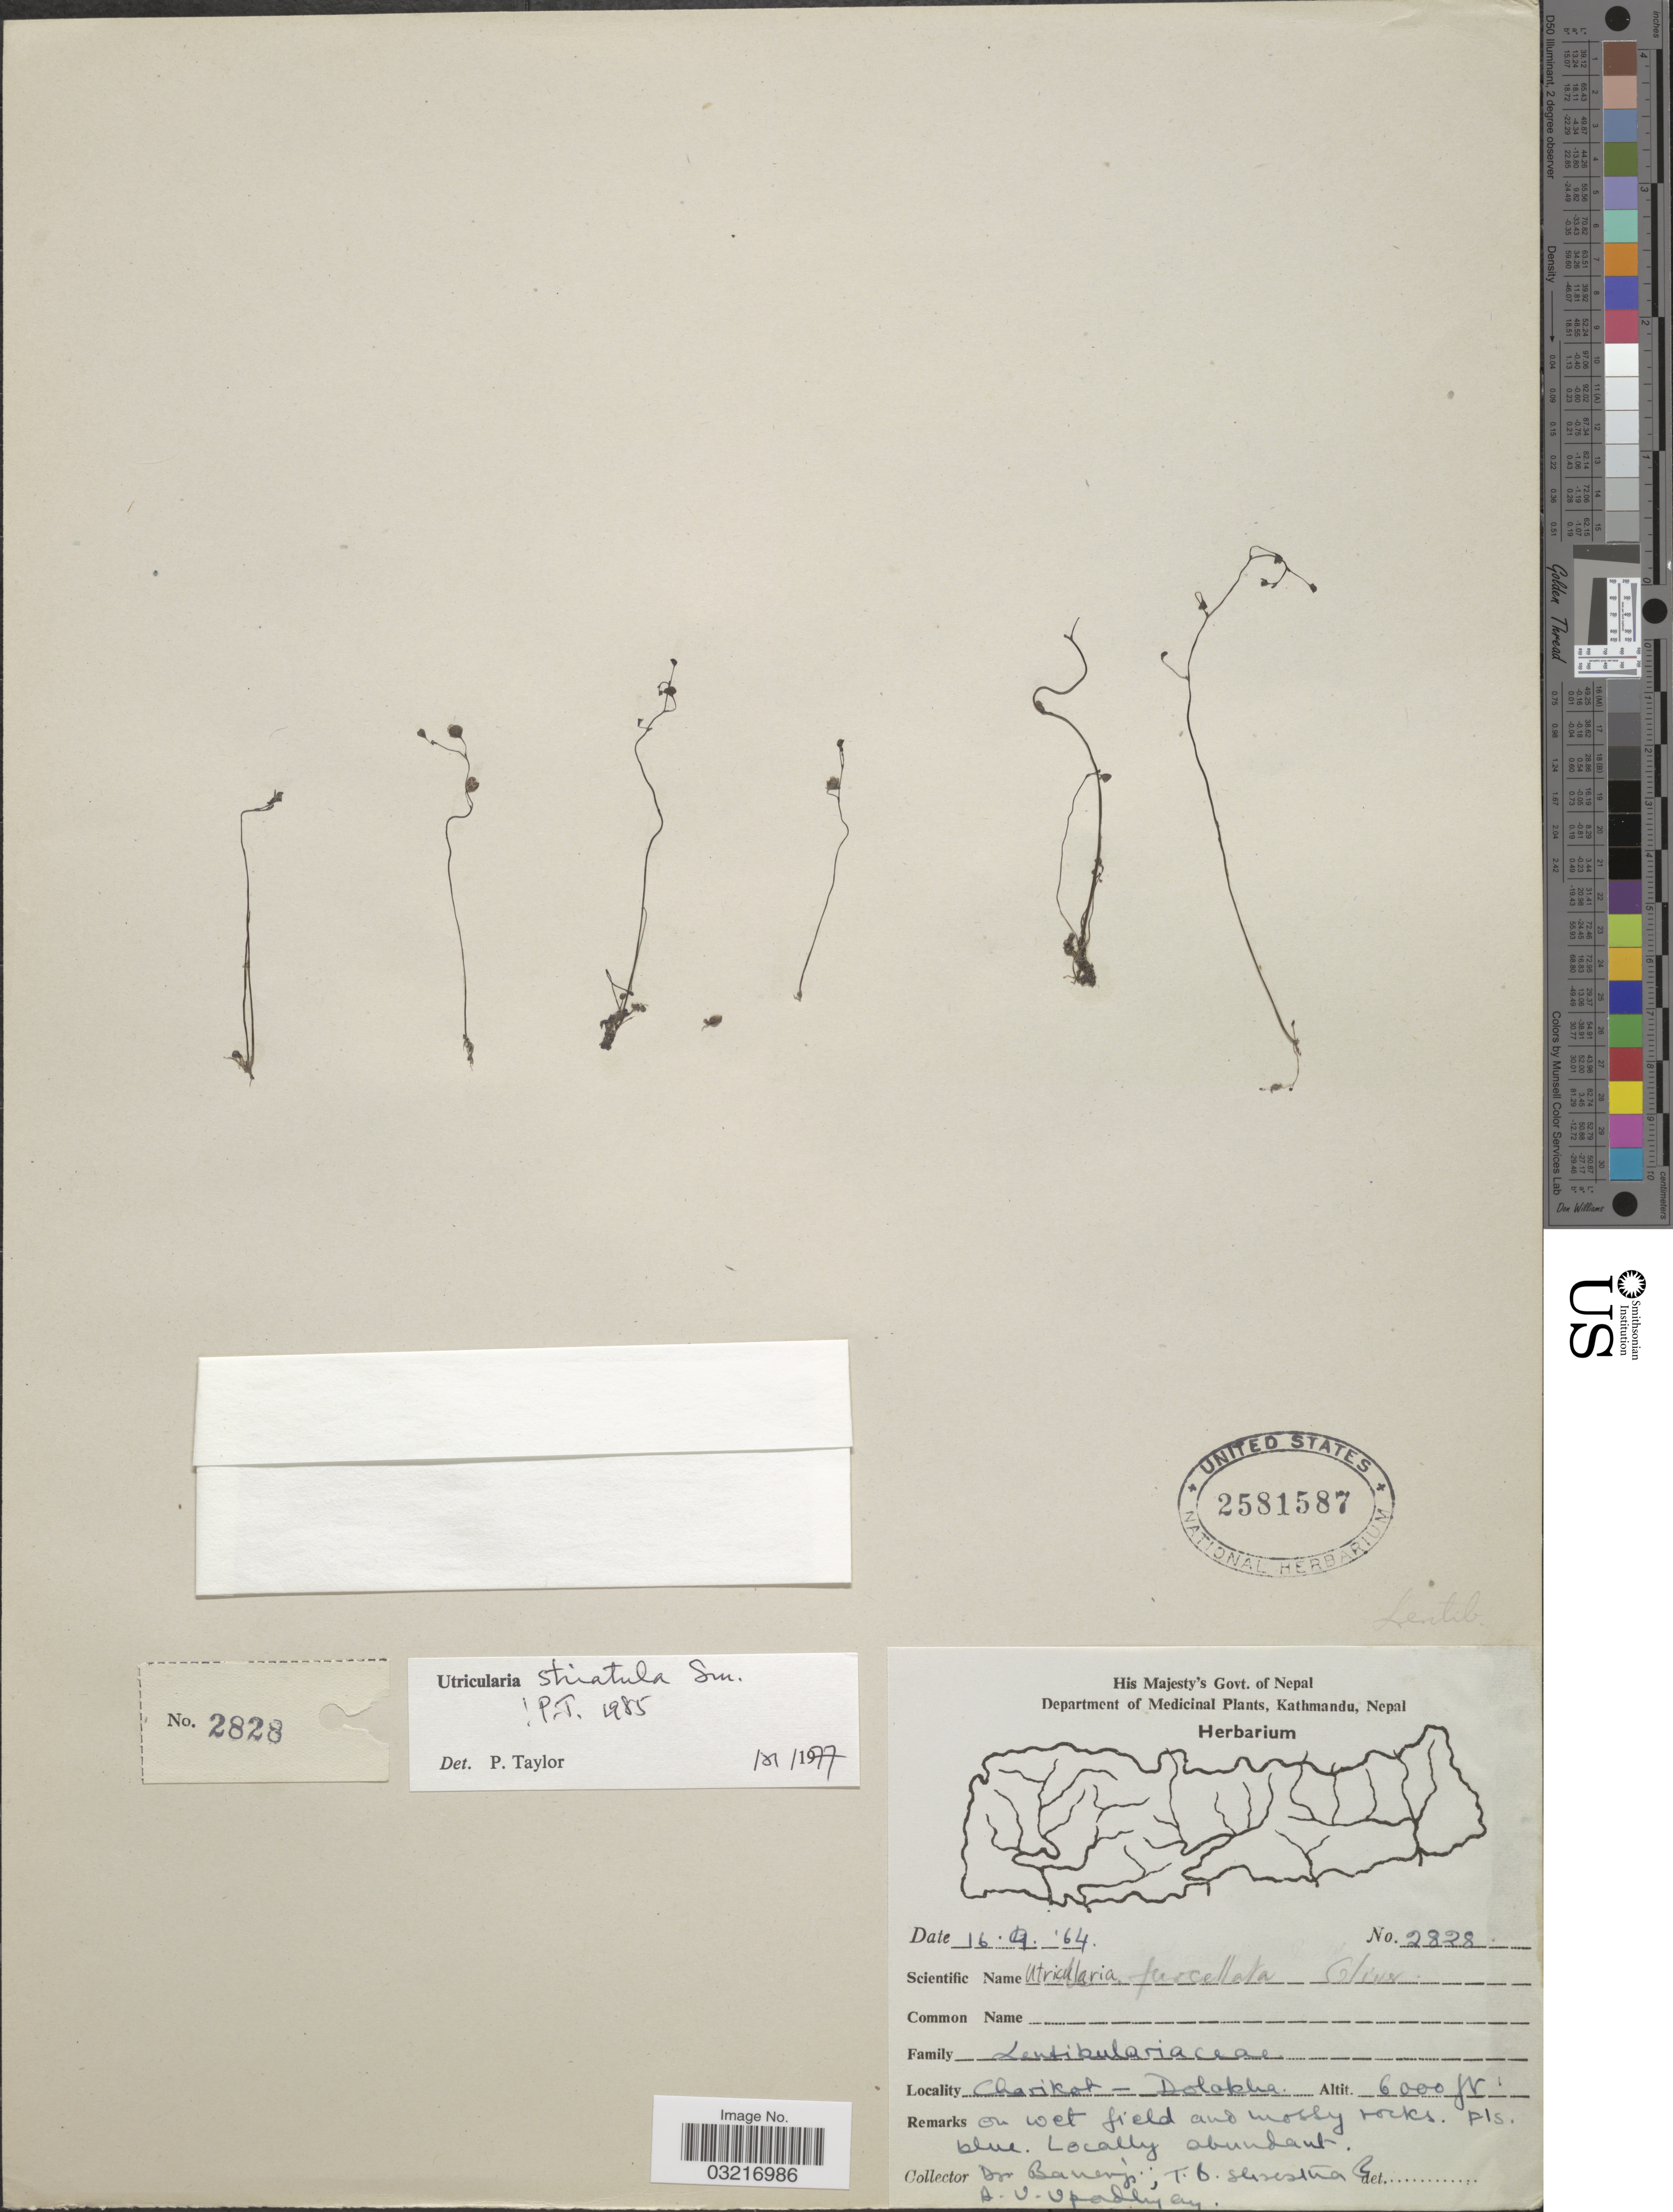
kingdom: Plantae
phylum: Tracheophyta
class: Magnoliopsida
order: Lamiales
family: Lentibulariaceae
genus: Utricularia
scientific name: Utricularia striatula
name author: Sm.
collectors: -. Banerjee, T. B. Shrestha & A. V. Upadhyay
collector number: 2828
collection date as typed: Transcribed d/m/y: 16/9/64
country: Nepal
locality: Charikot - Dolakha.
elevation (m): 1829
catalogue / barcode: US 2581587